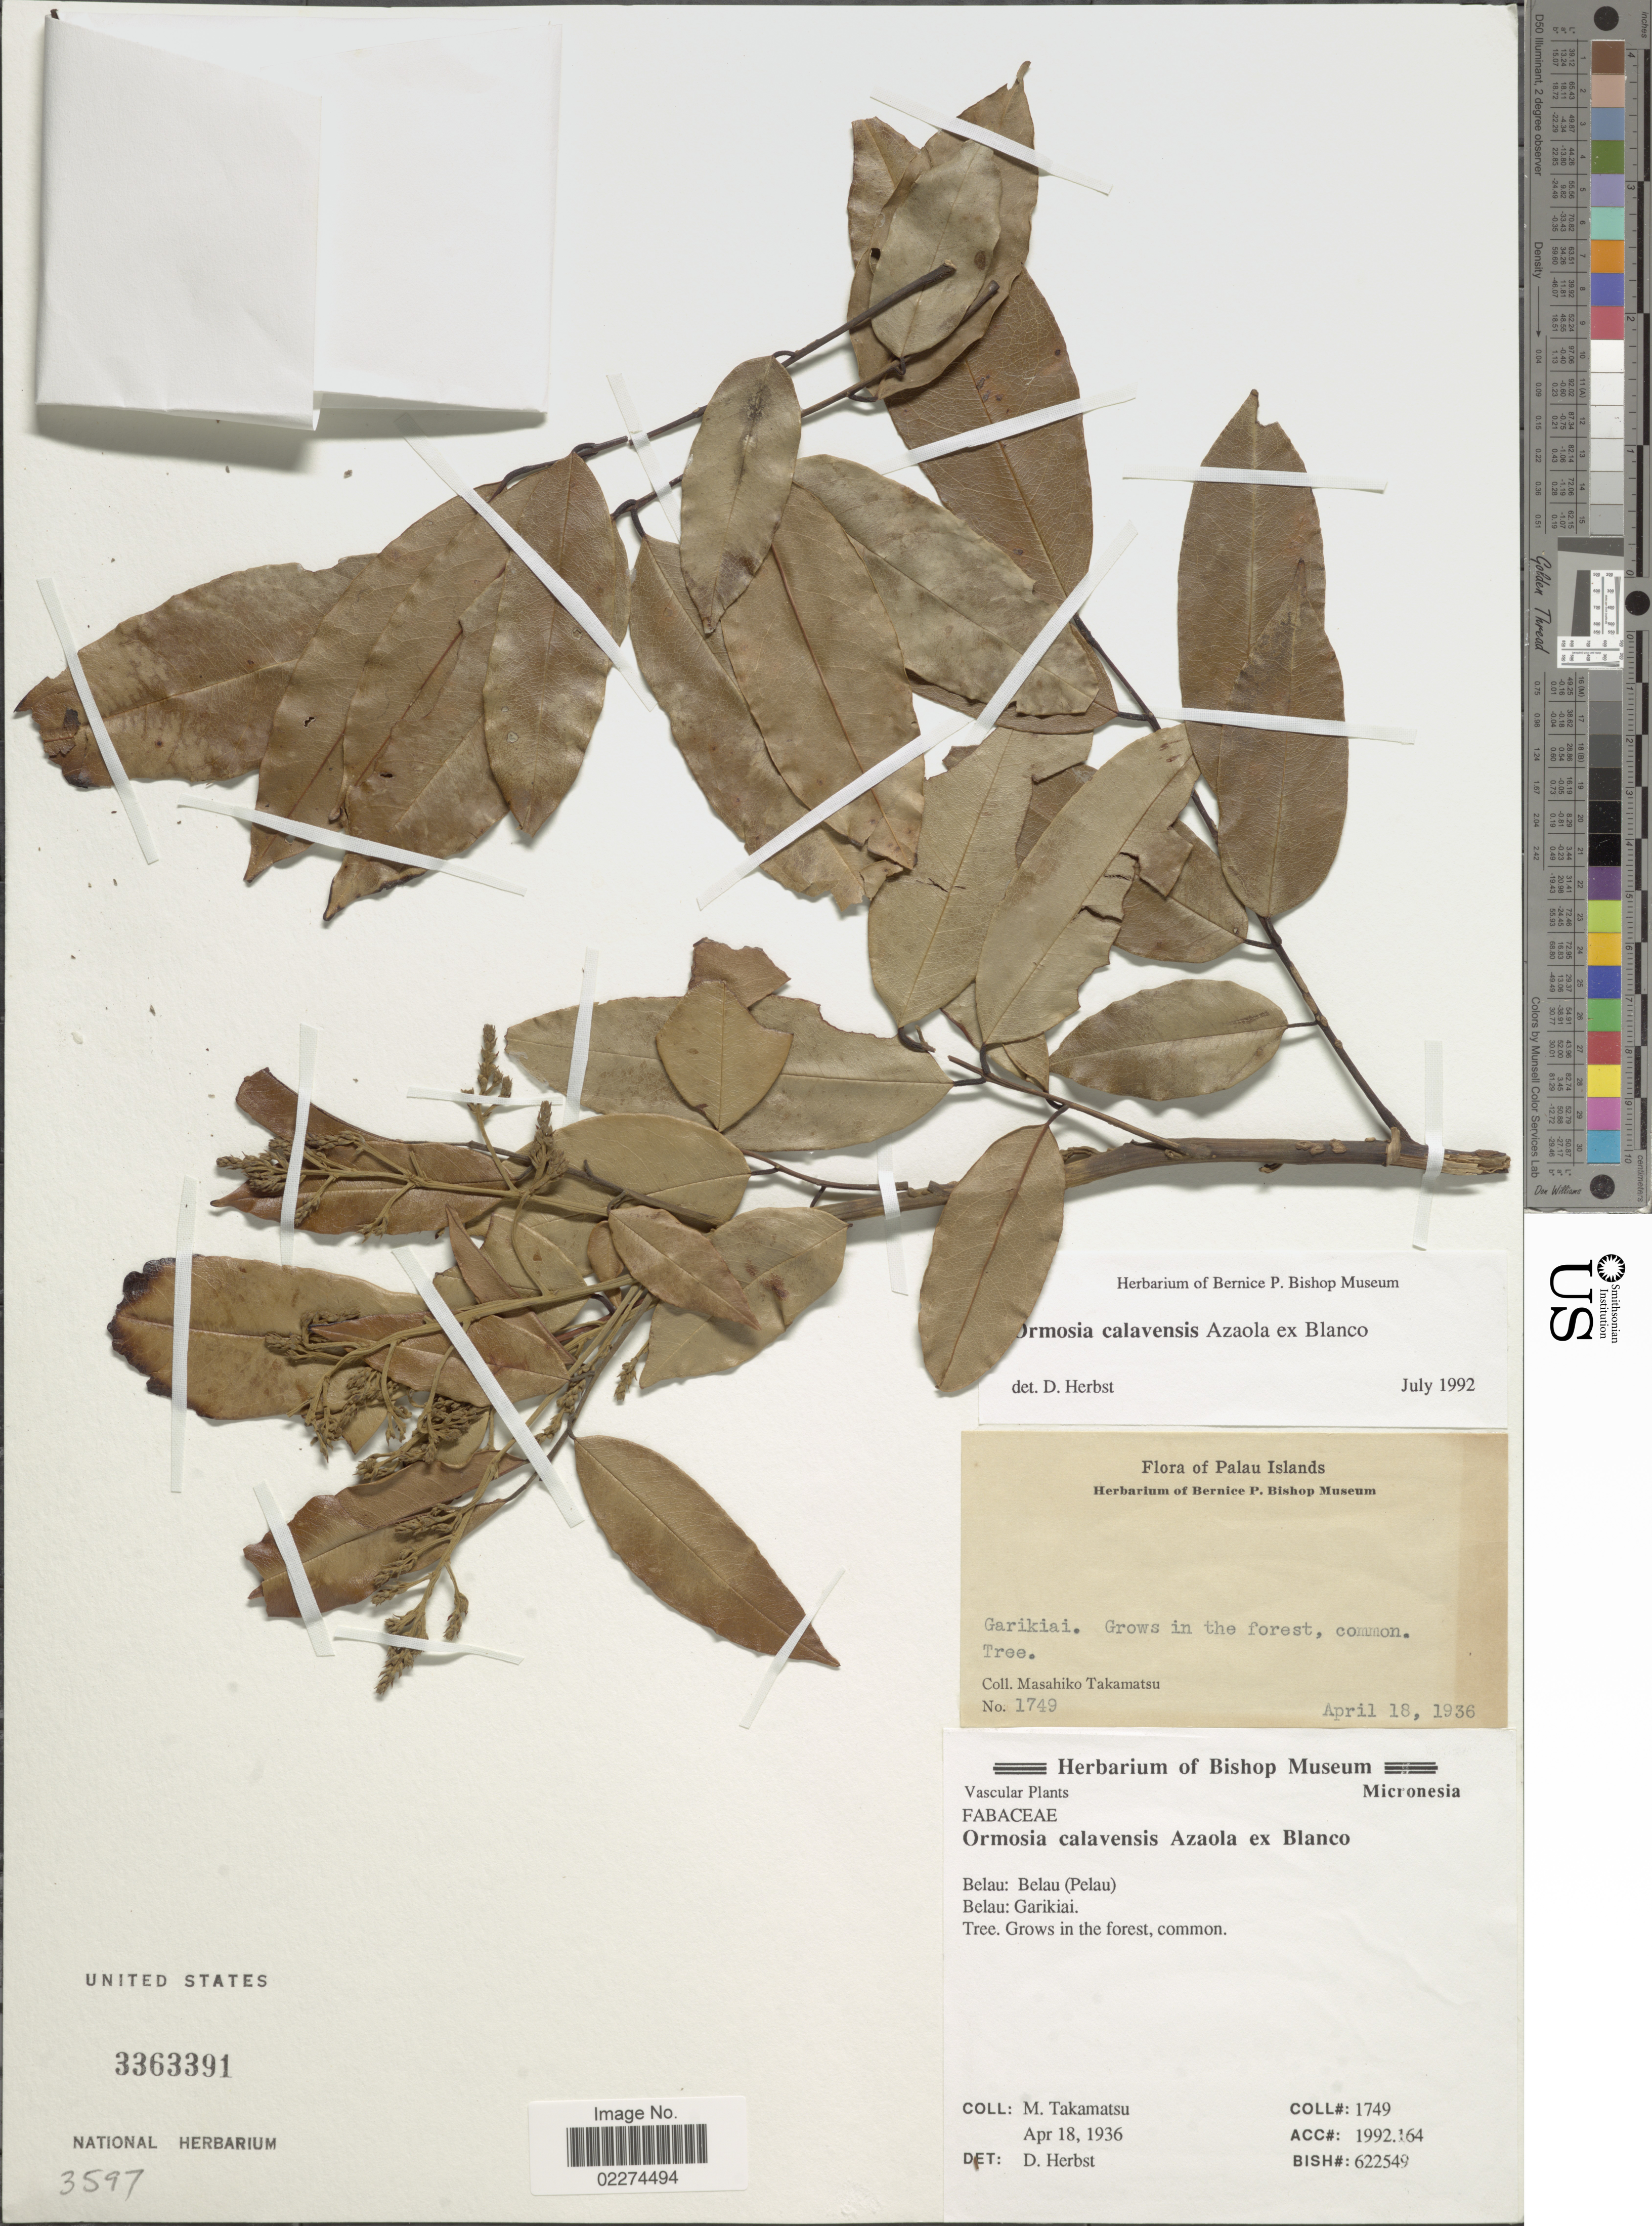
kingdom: Plantae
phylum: Tracheophyta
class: Magnoliopsida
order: Fabales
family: Fabaceae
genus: Ormosia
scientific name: Ormosia calavensis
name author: Azaola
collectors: M. Takamatsu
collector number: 1749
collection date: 1936-04-18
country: Palau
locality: Garikiai, Belau: Belau (Pelau)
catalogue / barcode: US 3363391